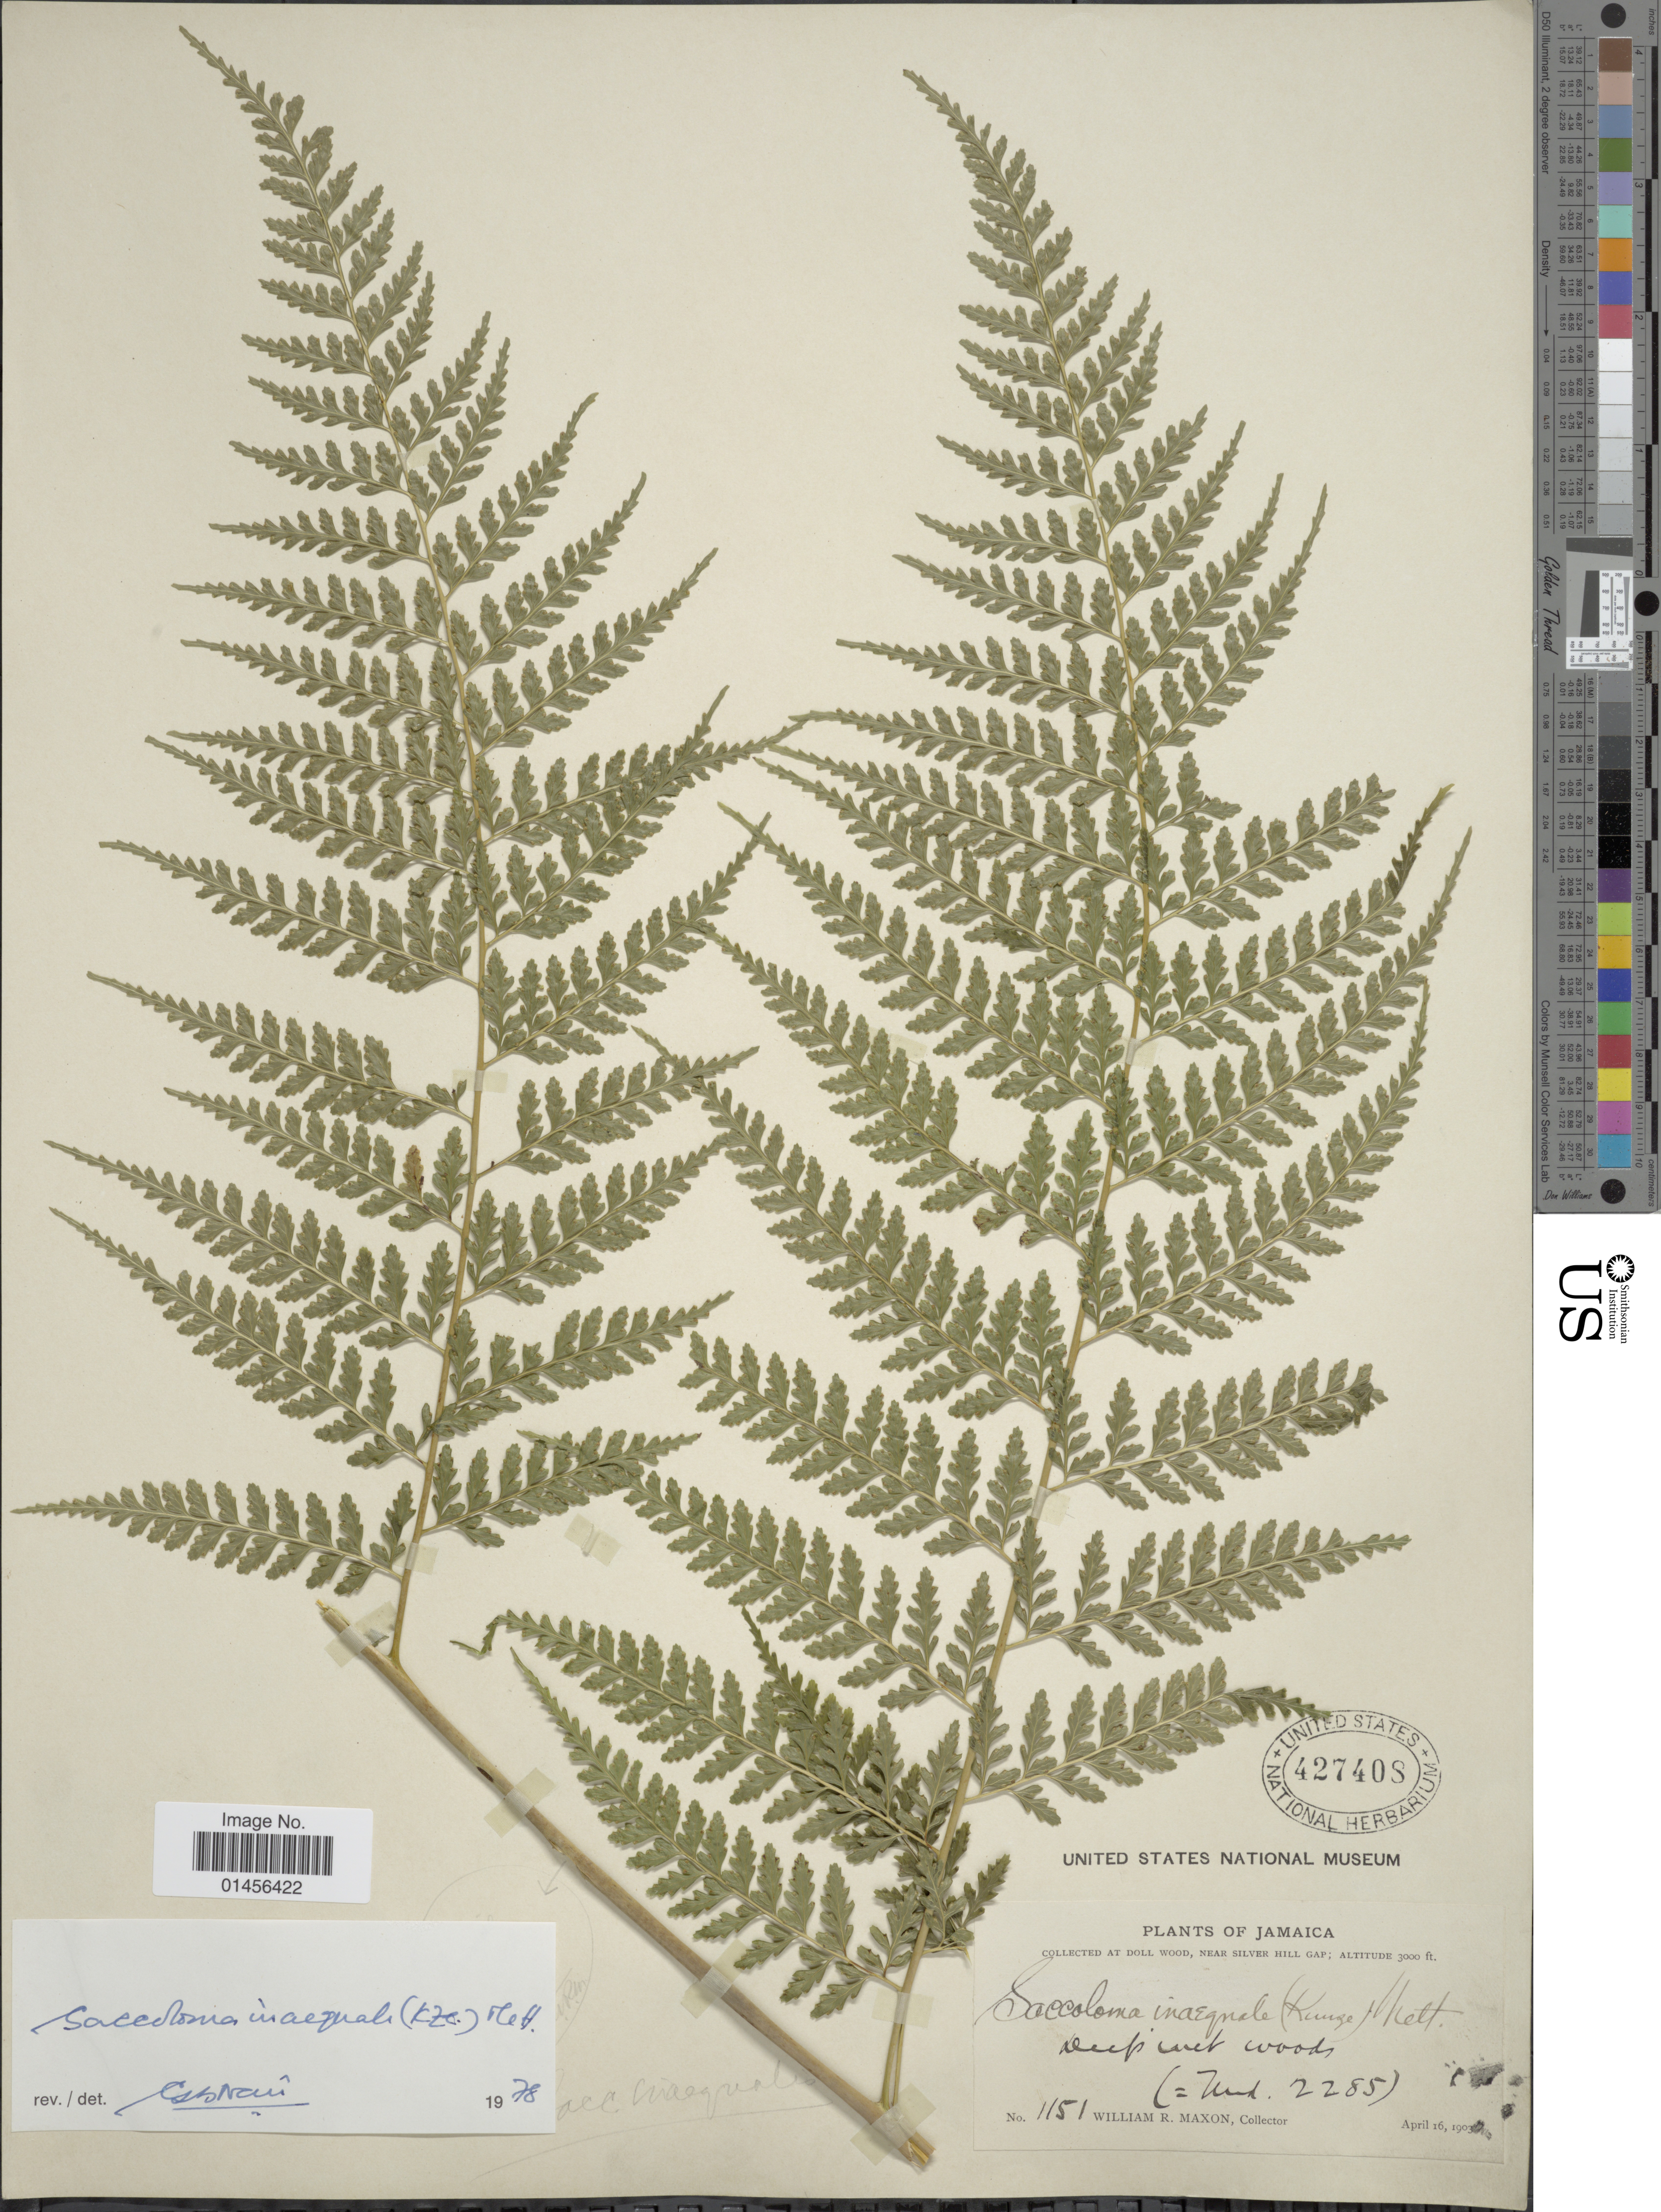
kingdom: Plantae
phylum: Tracheophyta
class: Polypodiopsida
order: Polypodiales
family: Saccolomataceae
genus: Saccoloma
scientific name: Saccoloma inaequale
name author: (Kunze) Mett.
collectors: W. R. Maxon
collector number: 1151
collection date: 1903-04-16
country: Jamaica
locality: At doll Wood, near Silver Hill Gap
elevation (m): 914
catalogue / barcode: US 427408